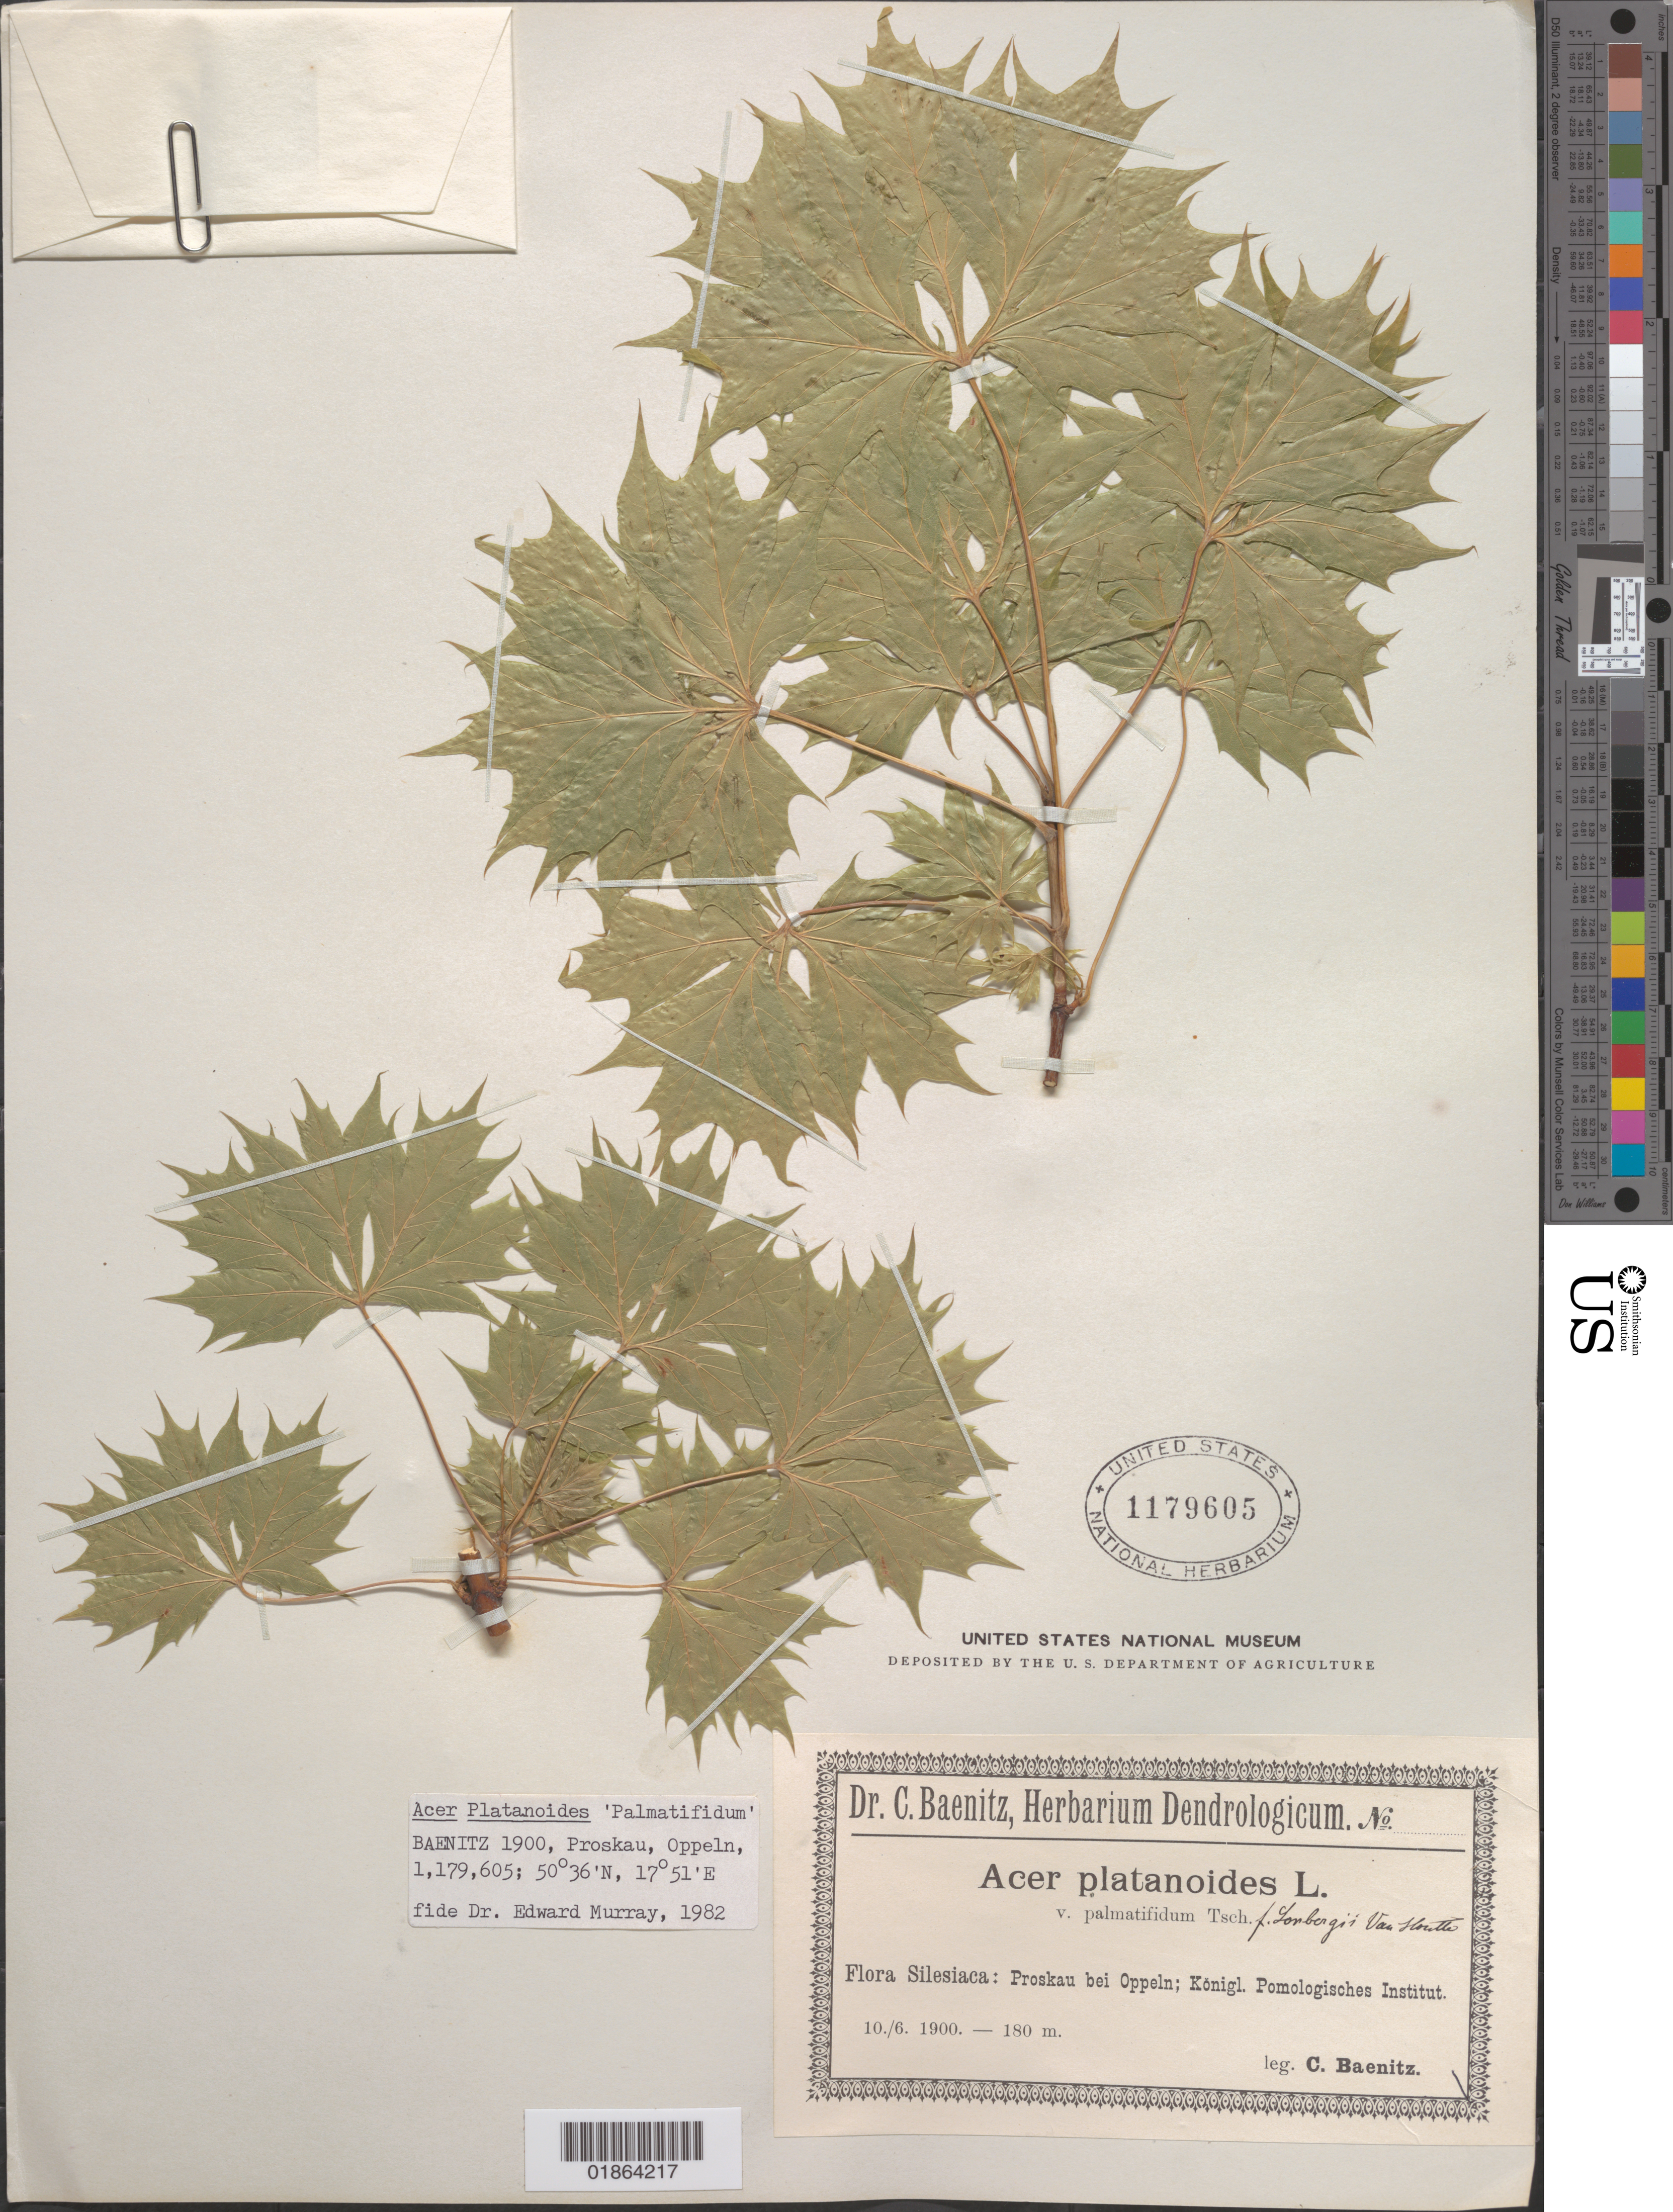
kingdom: Plantae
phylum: Tracheophyta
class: Magnoliopsida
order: Sapindales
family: Sapindaceae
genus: Acer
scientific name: Acer platanoides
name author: L.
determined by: Murray, Edward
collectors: C. G. Baenitz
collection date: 1900-06-10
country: Poland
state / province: Opolskie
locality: Prószków bei Oppeln; Konigl. Pomologisches Institut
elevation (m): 180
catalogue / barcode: US 1179605